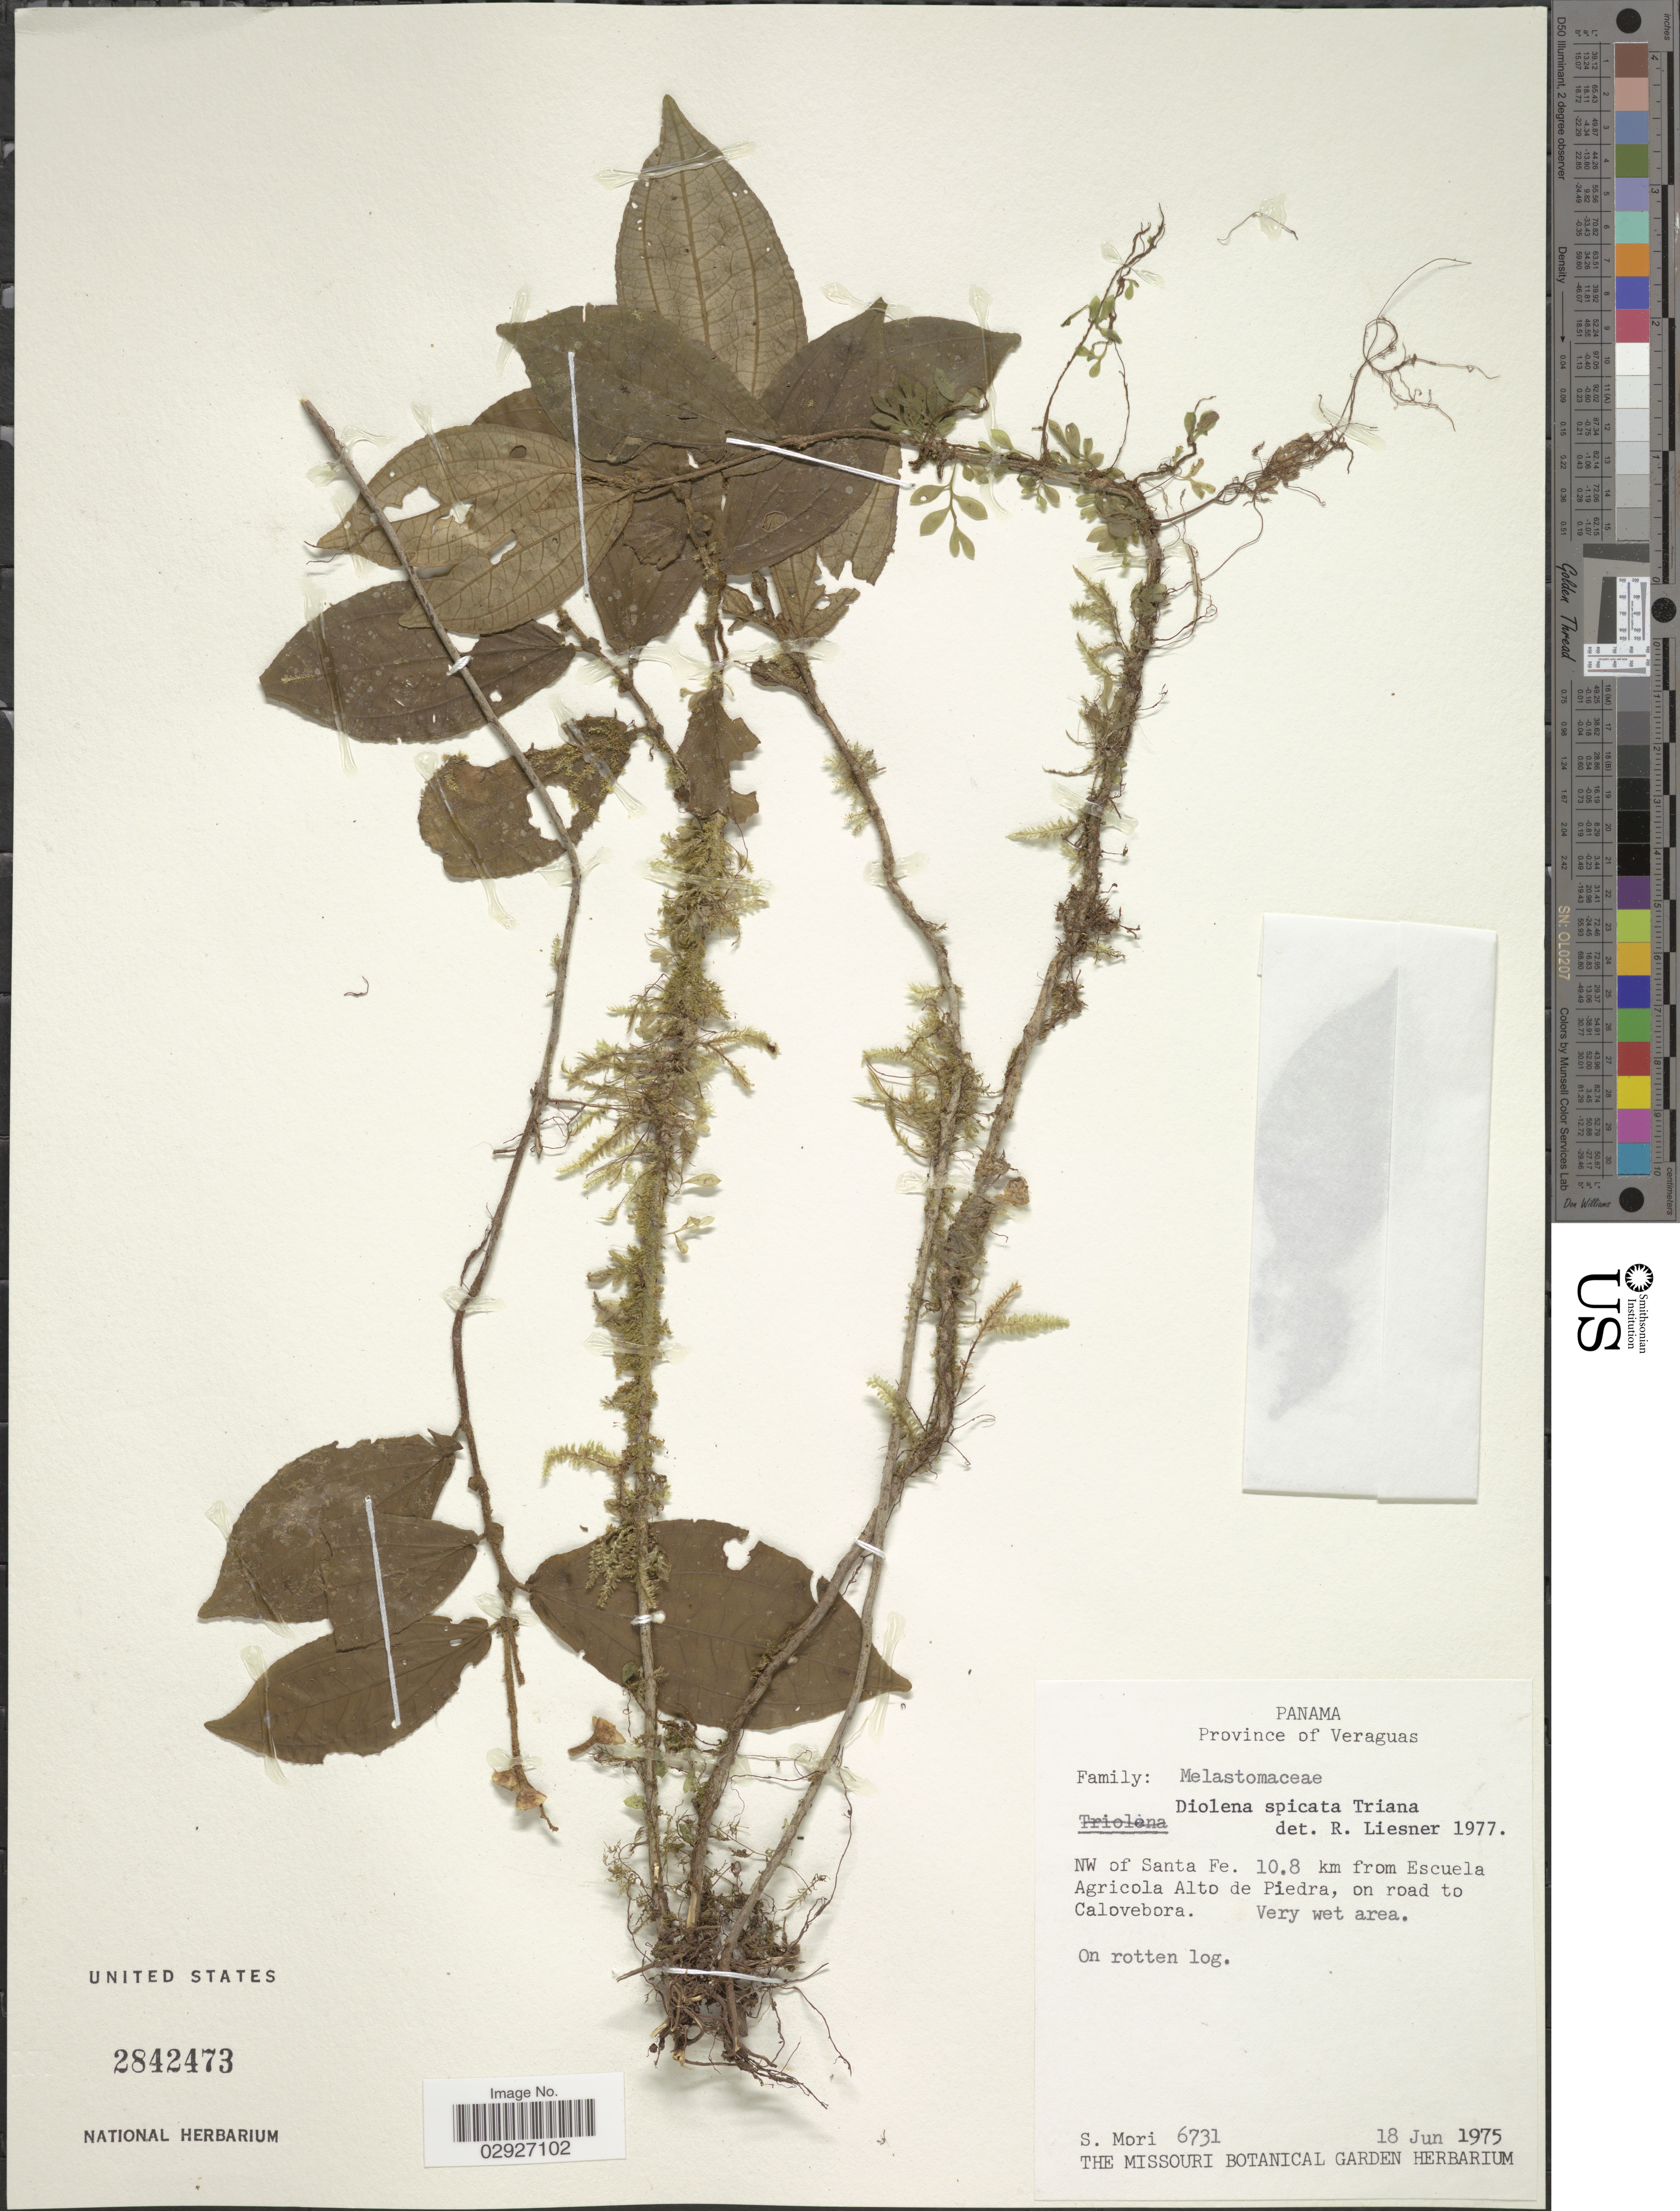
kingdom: Plantae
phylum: Tracheophyta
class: Magnoliopsida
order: Myrtales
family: Melastomataceae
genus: Triolena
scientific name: Triolena spicata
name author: (Triana) L.O. Williams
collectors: S. Mori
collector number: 6731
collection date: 1975-06-18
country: Panama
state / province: Veraguas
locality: NW of Santa Fe, 10.8 km from Escuela Agricola Alto de Piedra, on road to Calovebora.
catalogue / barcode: US 2842473